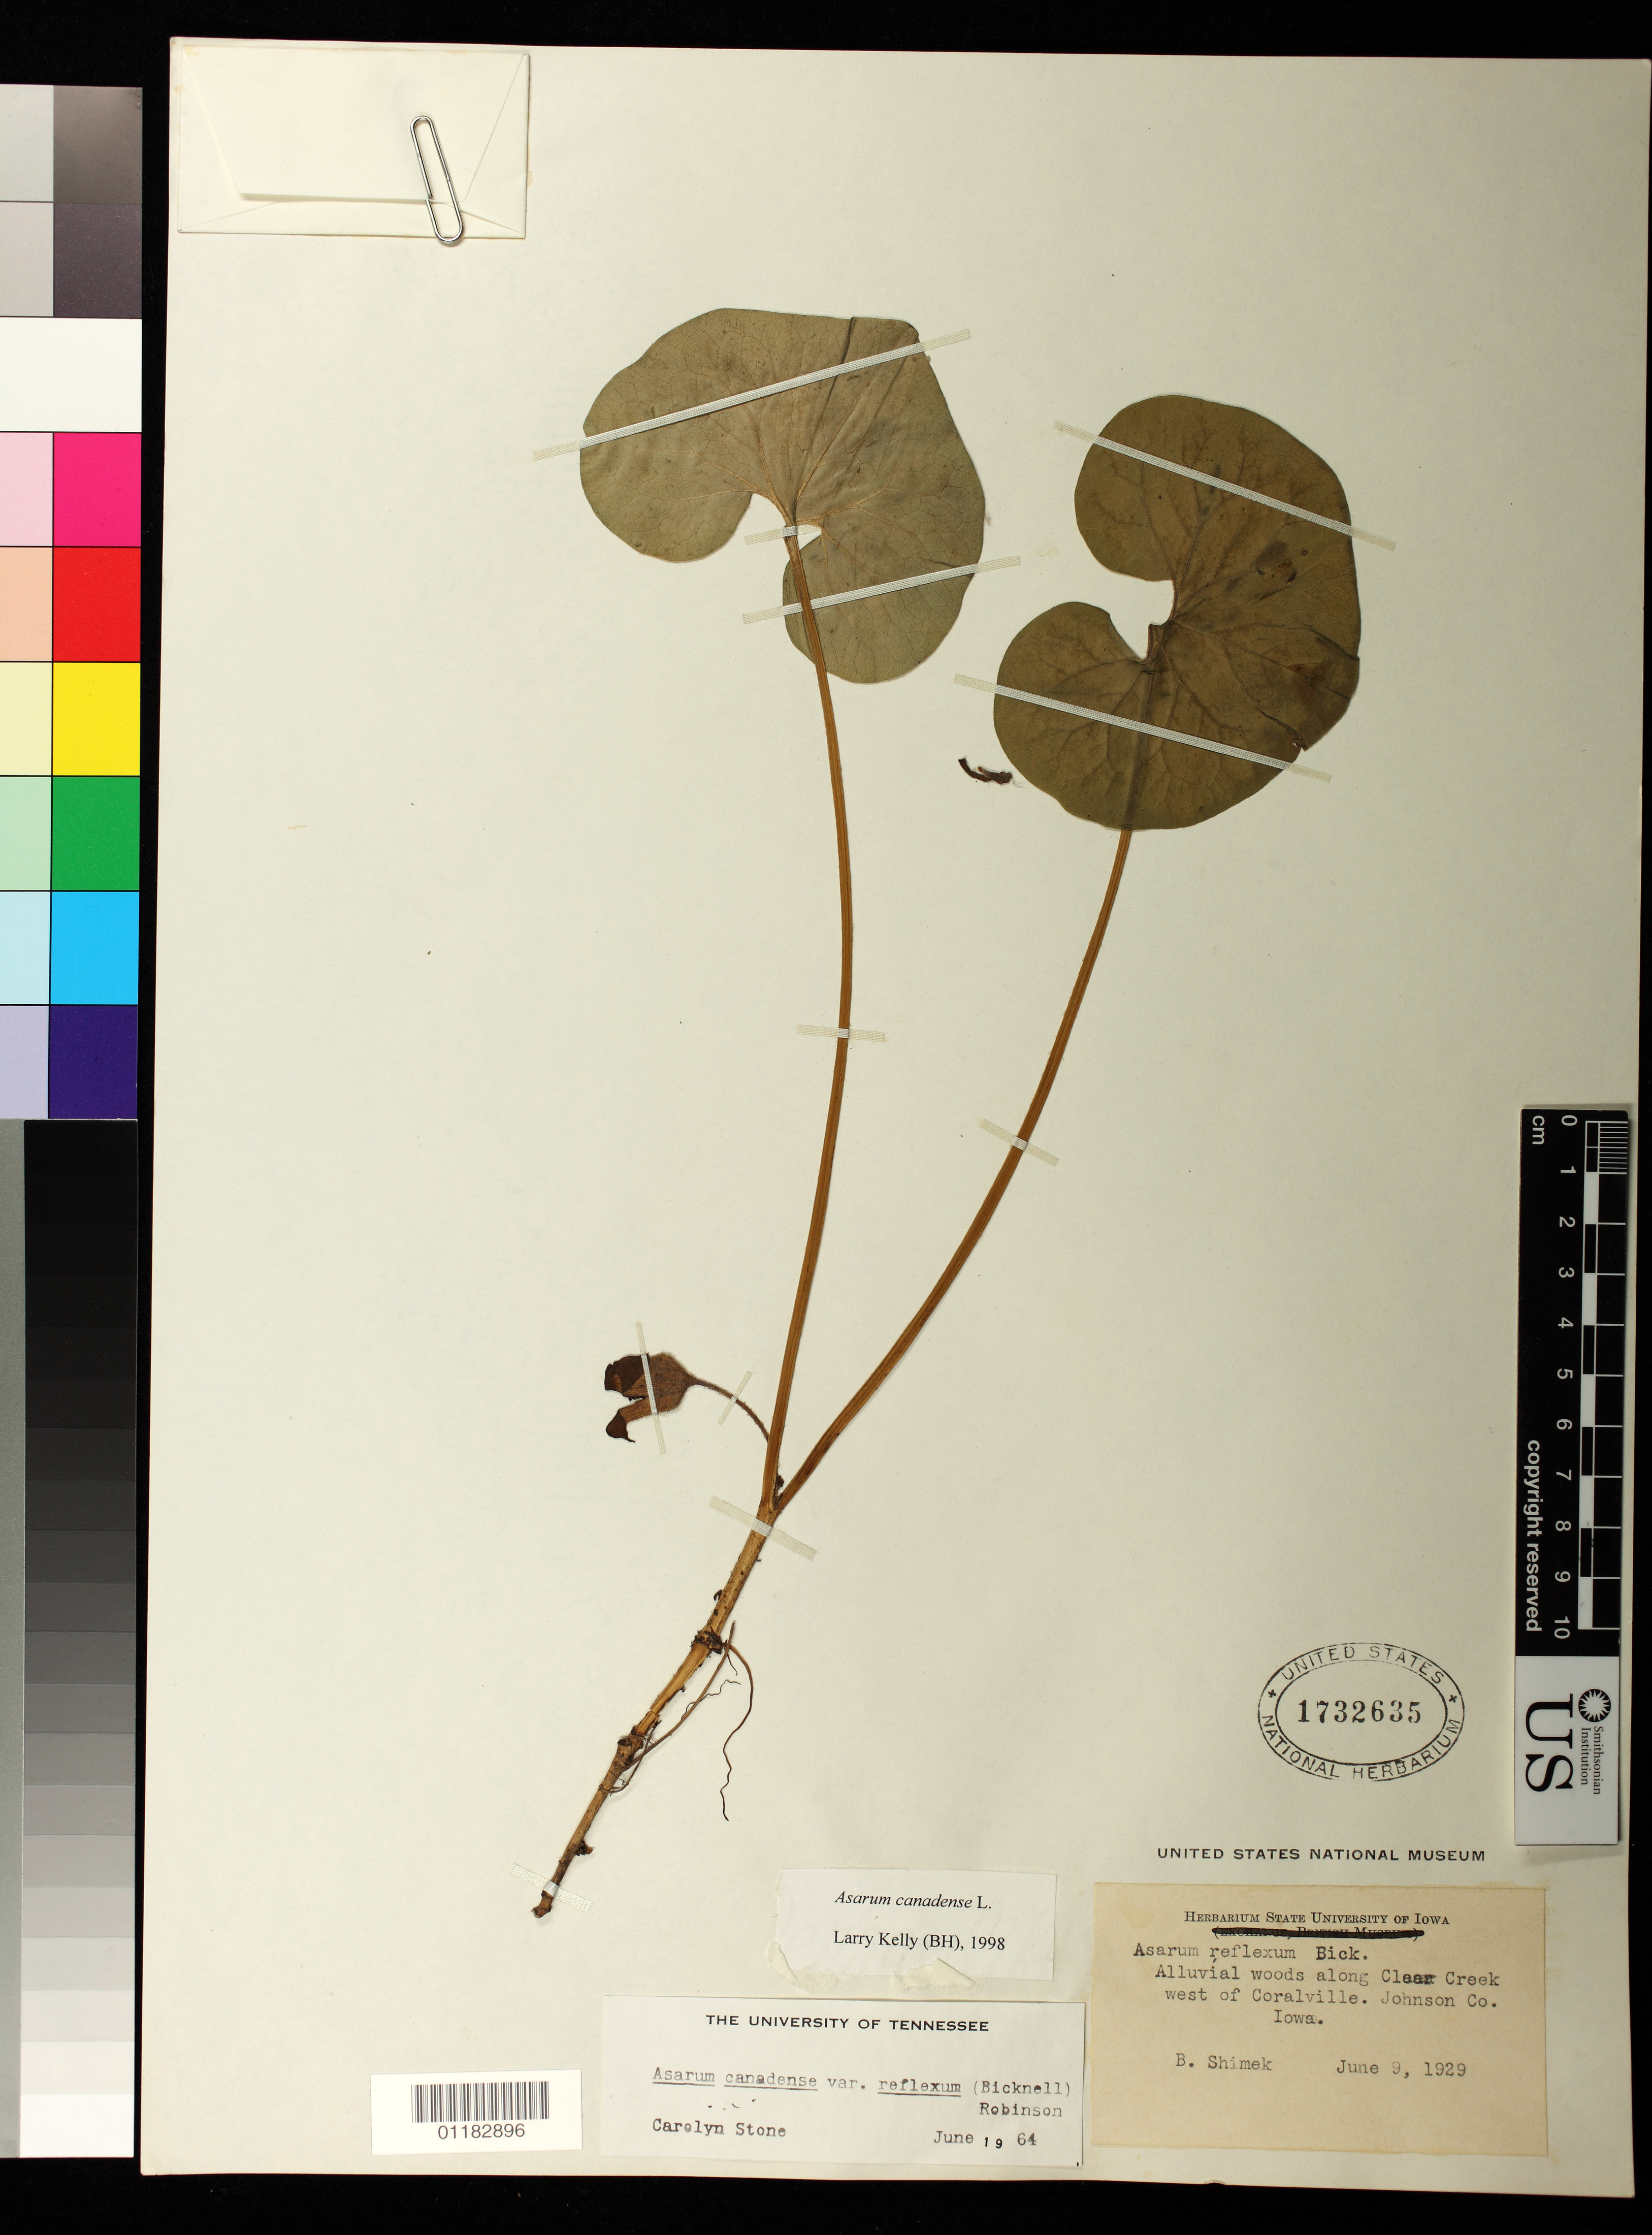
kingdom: Plantae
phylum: Tracheophyta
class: Magnoliopsida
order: Piperales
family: Aristolochiaceae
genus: Asarum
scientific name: Asarum canadense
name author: L.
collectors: B. Shimek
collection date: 1929-06-09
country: United States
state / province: Iowa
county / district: Johnson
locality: Clear Creek, west of Coralville, Johnson County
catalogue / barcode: US 1732635